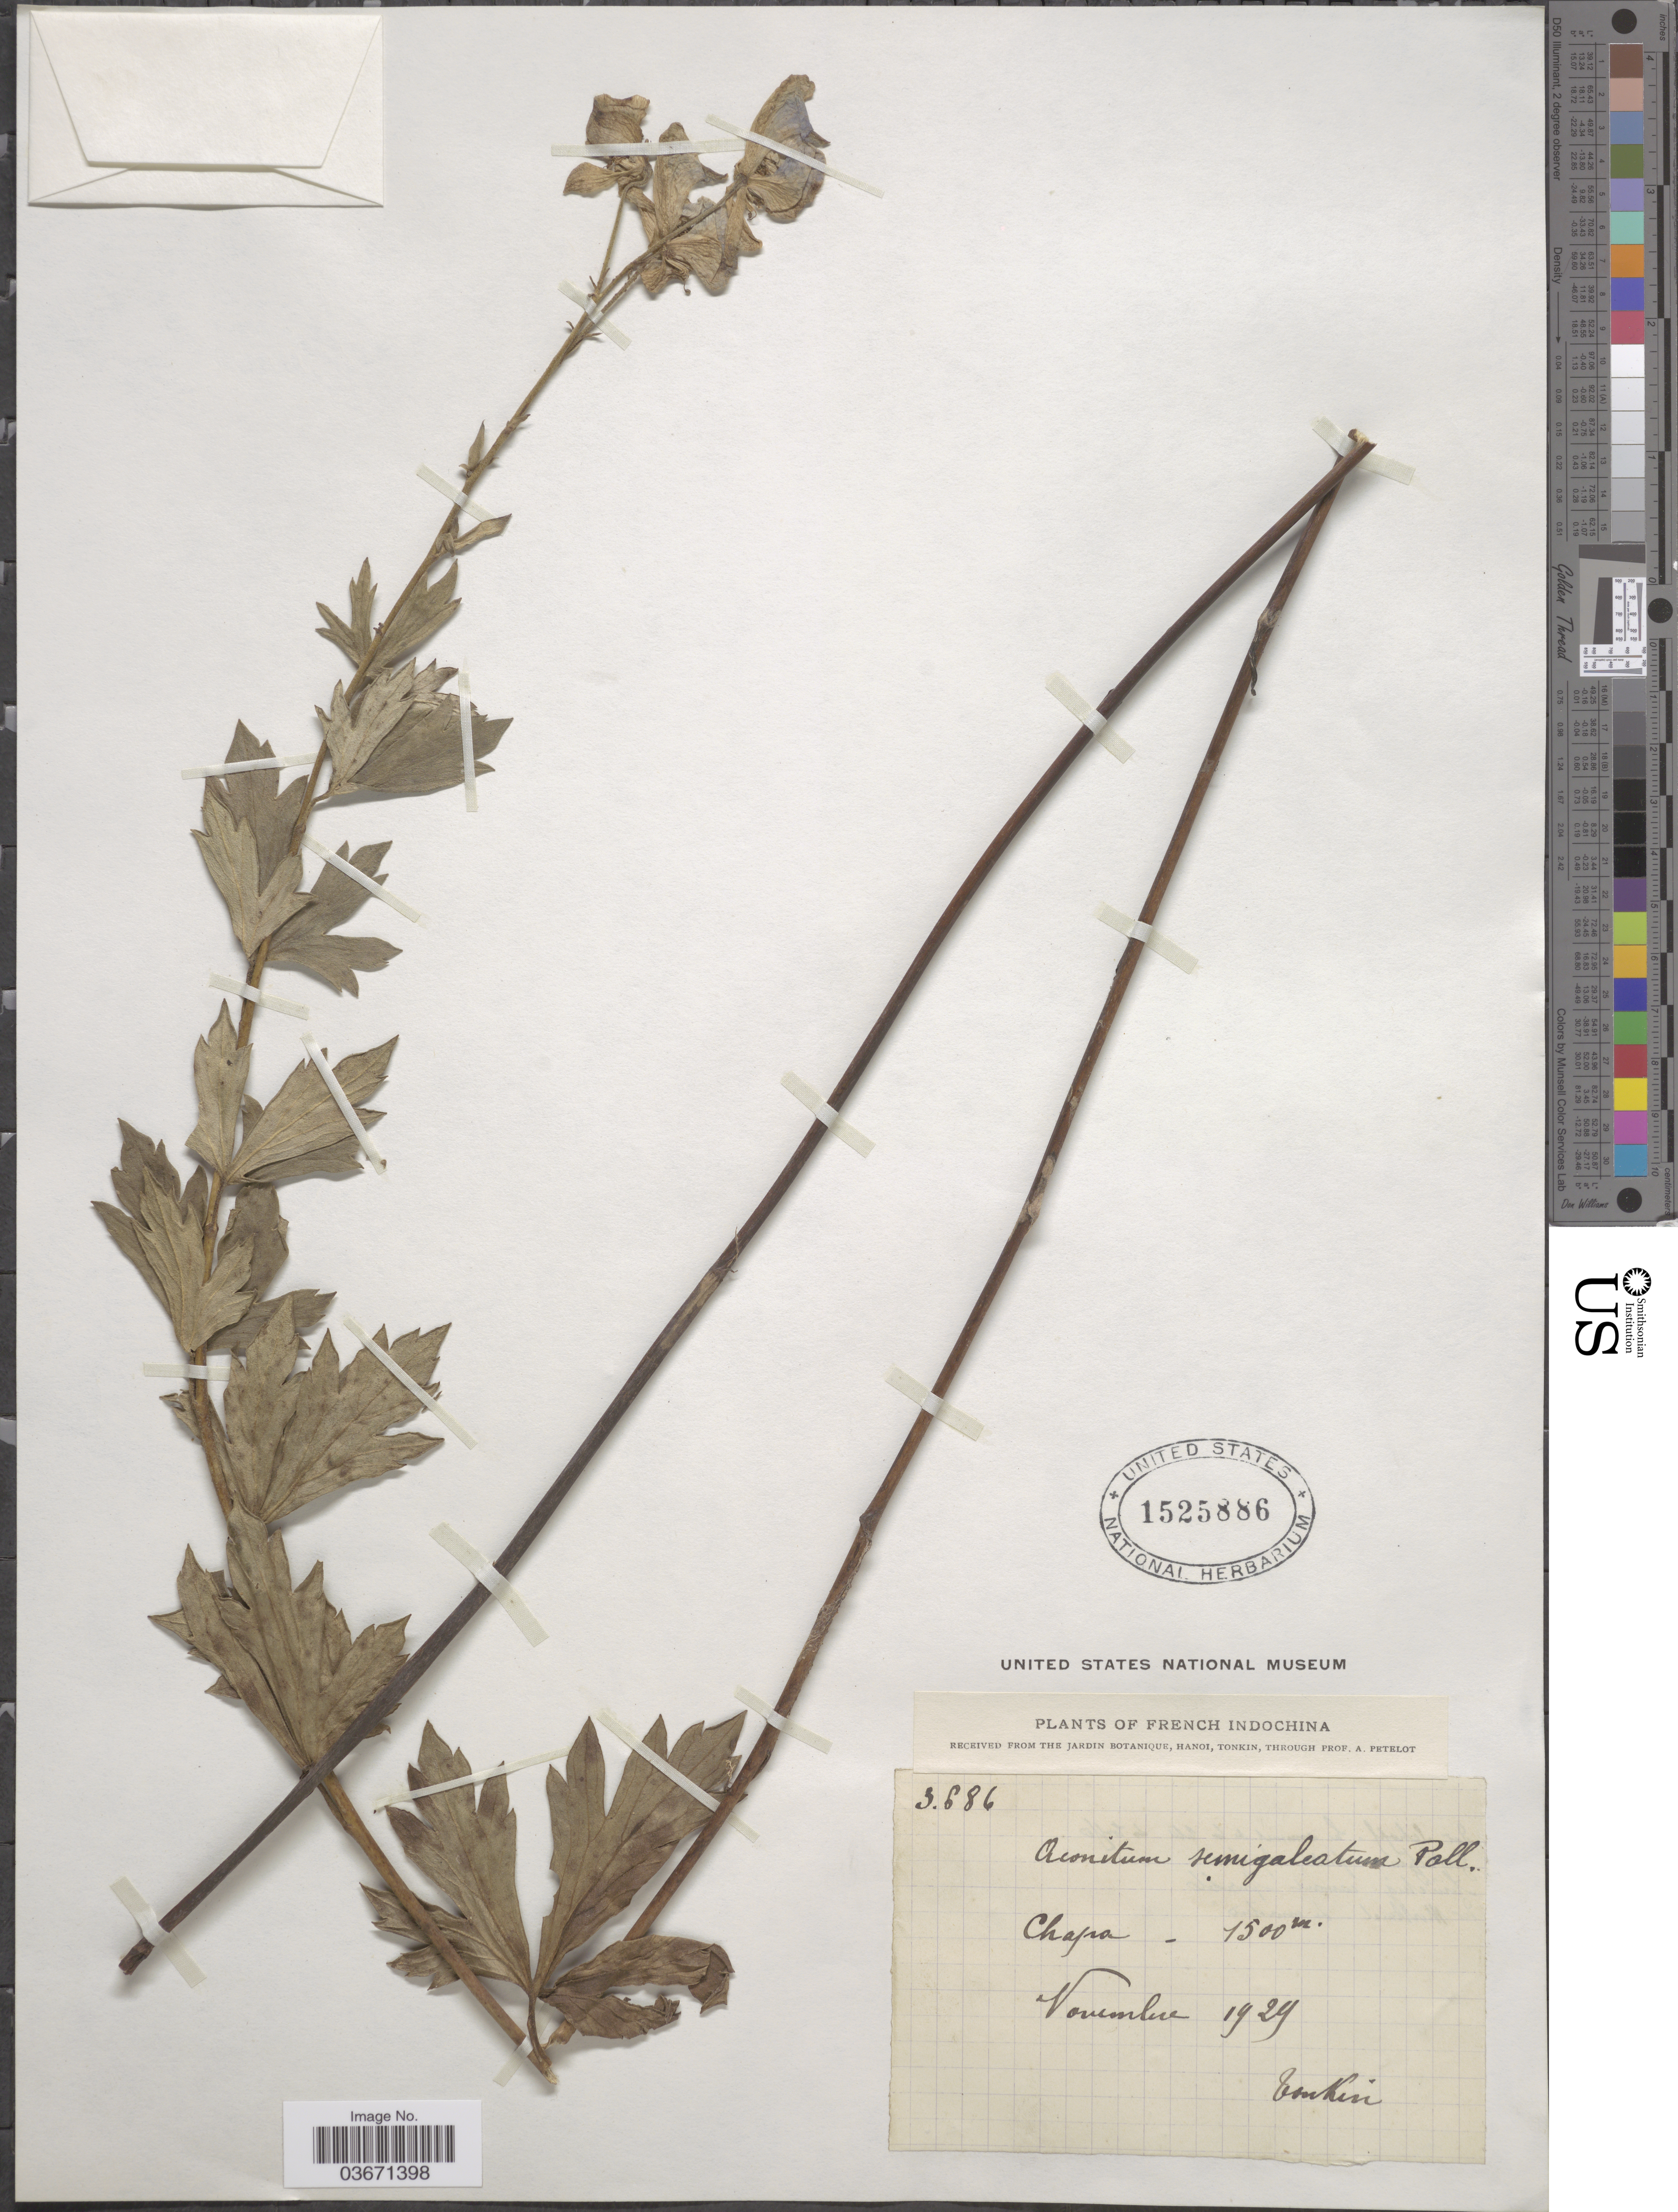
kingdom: Plantae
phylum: Tracheophyta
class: Magnoliopsida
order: Ranunculales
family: Ranunculaceae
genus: Aconitum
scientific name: Aconitum semigaleatum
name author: Pall. ex Rchb.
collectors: Pételot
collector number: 3686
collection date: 1929-11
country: Vietnam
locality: Chapa. French Indochina.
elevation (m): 1500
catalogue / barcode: US 1525886